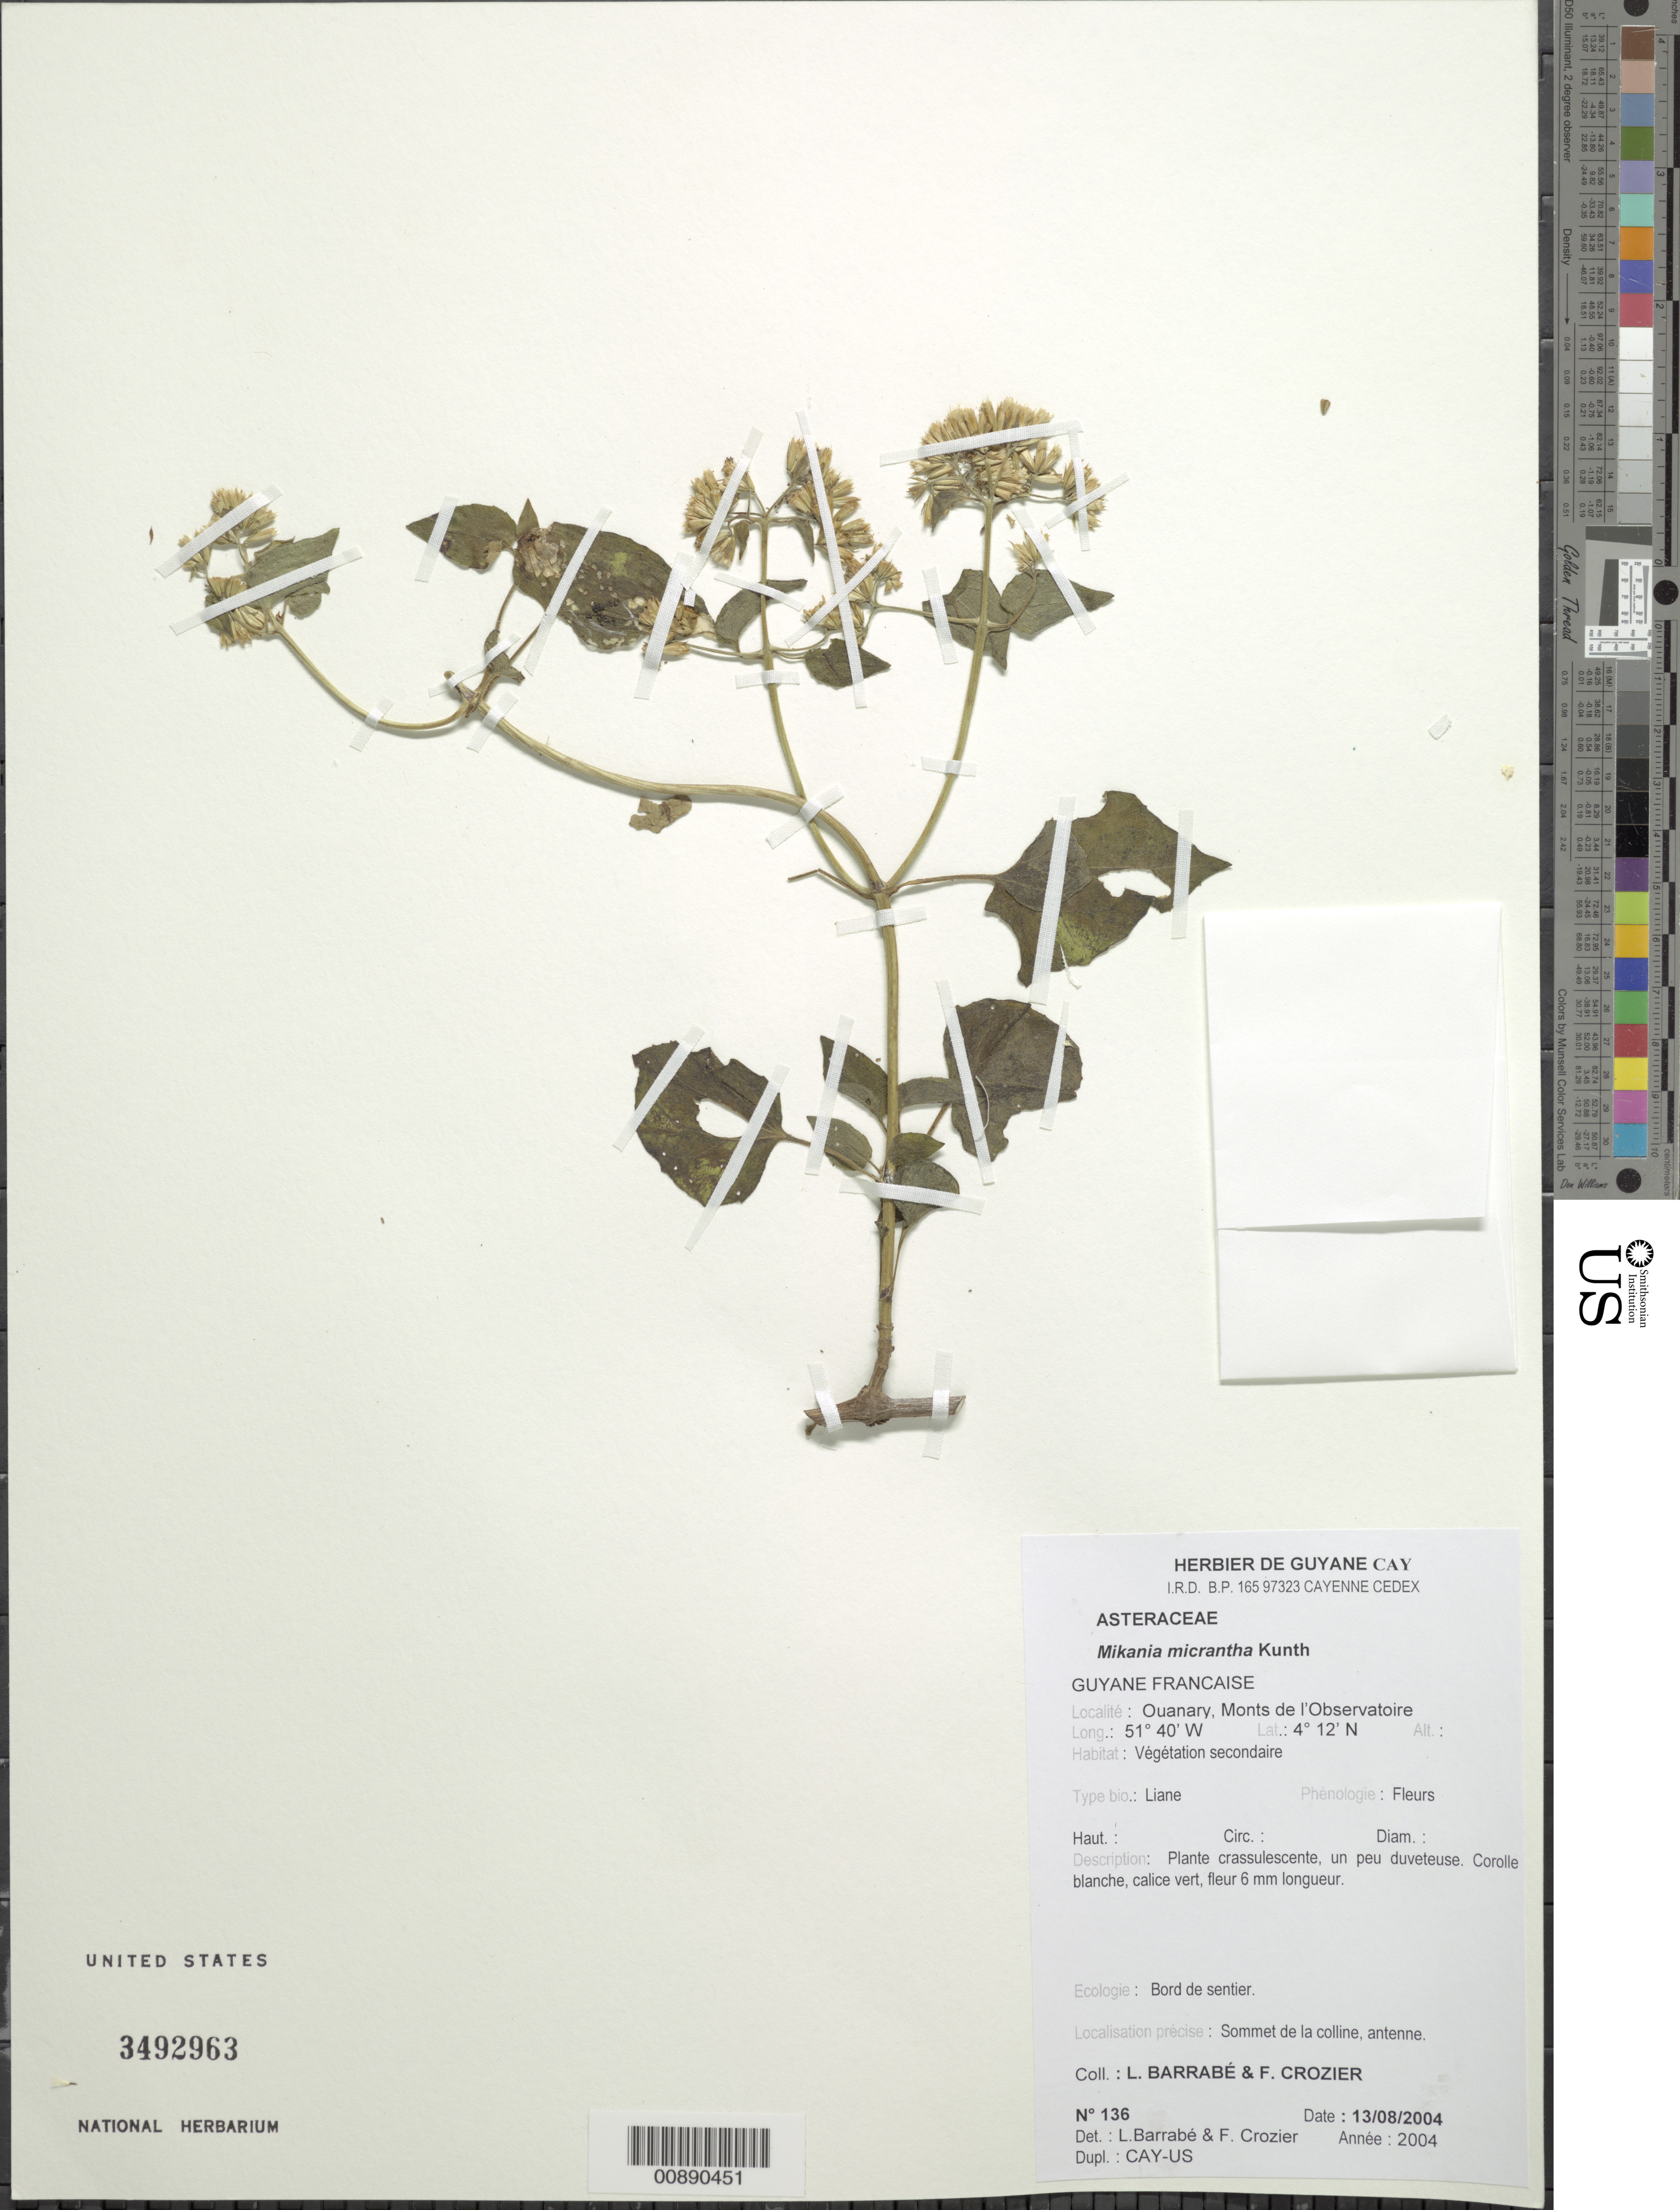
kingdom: Plantae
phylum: Tracheophyta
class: Magnoliopsida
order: Asterales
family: Asteraceae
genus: Mikania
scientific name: Mikania micrantha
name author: Kunth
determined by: Barrabé, L.; Crozier, F.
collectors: L. Barrabé & F. Crozier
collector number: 136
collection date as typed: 13-Aug-04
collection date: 2004-08-13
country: French Guiana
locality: Ouanary, Monts del'Observatoire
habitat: Végétation secondaire; sommet de la colline, antenne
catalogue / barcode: US 3492963